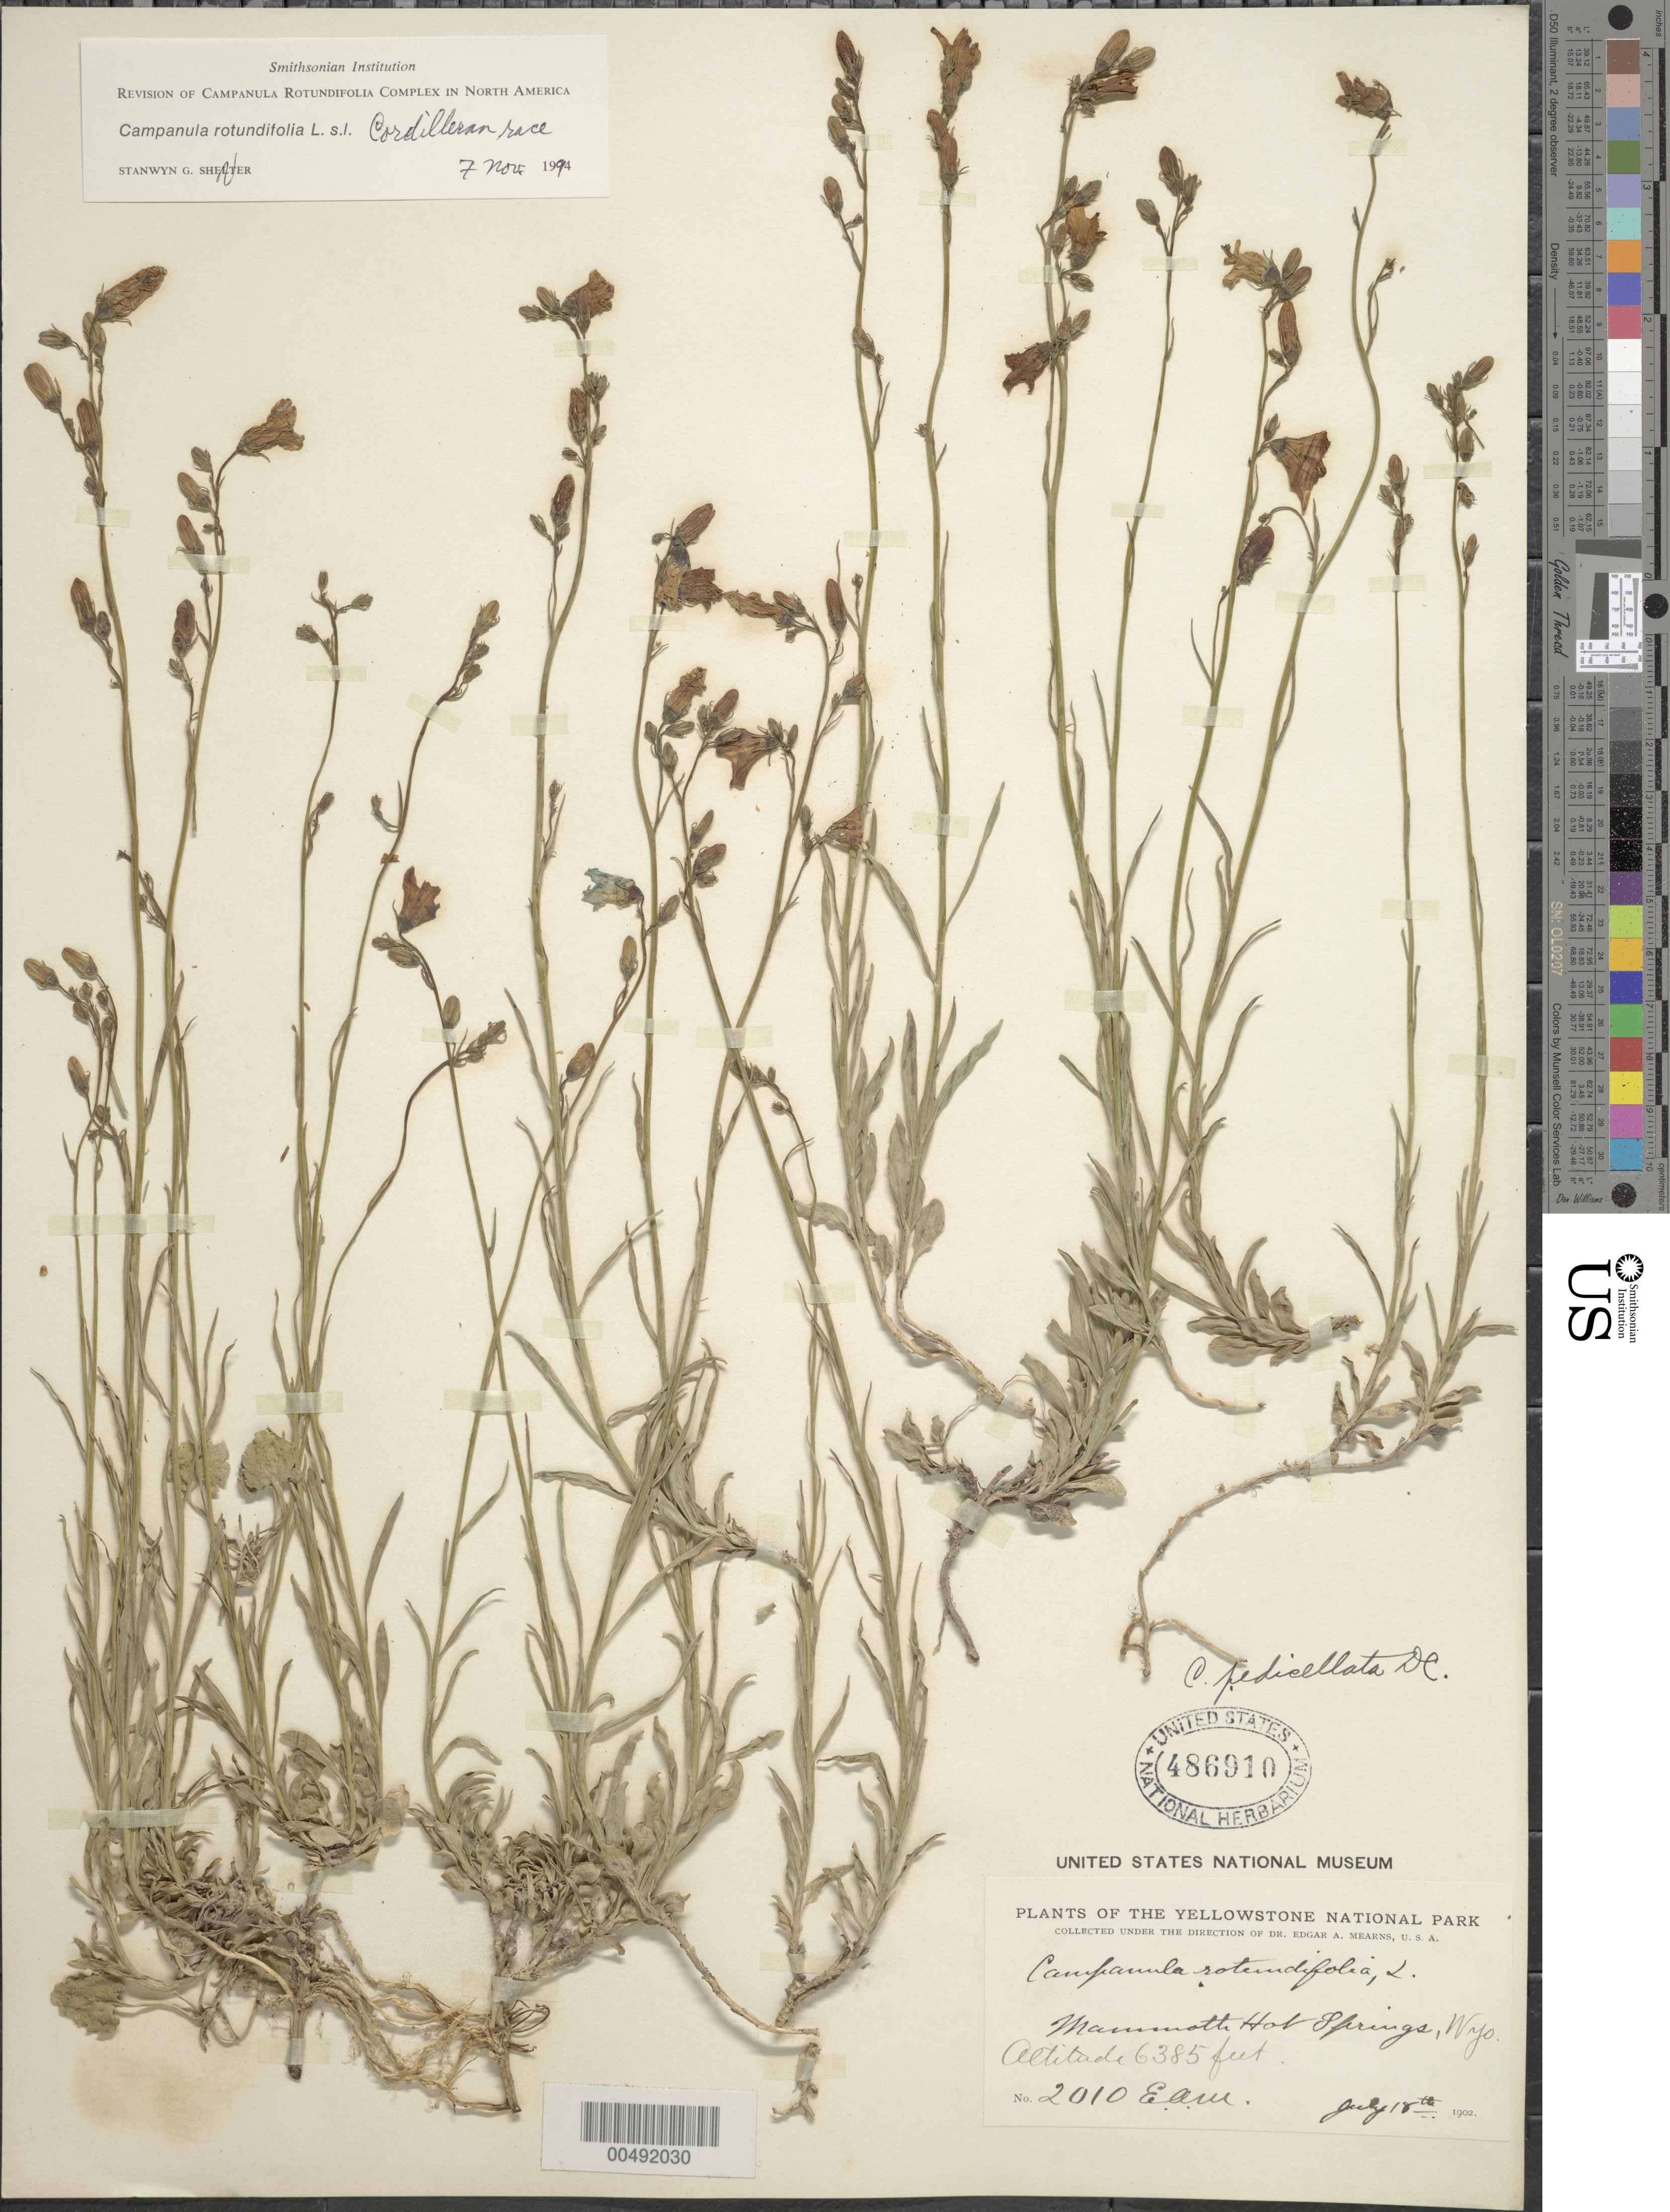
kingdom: Plantae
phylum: Tracheophyta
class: Magnoliopsida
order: Asterales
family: Campanulaceae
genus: Campanula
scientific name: Campanula rotundifolia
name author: L.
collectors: E. A. Mearns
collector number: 2010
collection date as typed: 18 Jul 1902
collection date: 1902-07-18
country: United States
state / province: Wyoming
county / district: Park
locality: Yellowstone National Park, Mammoth Hot Springs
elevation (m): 1946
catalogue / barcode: US 486910